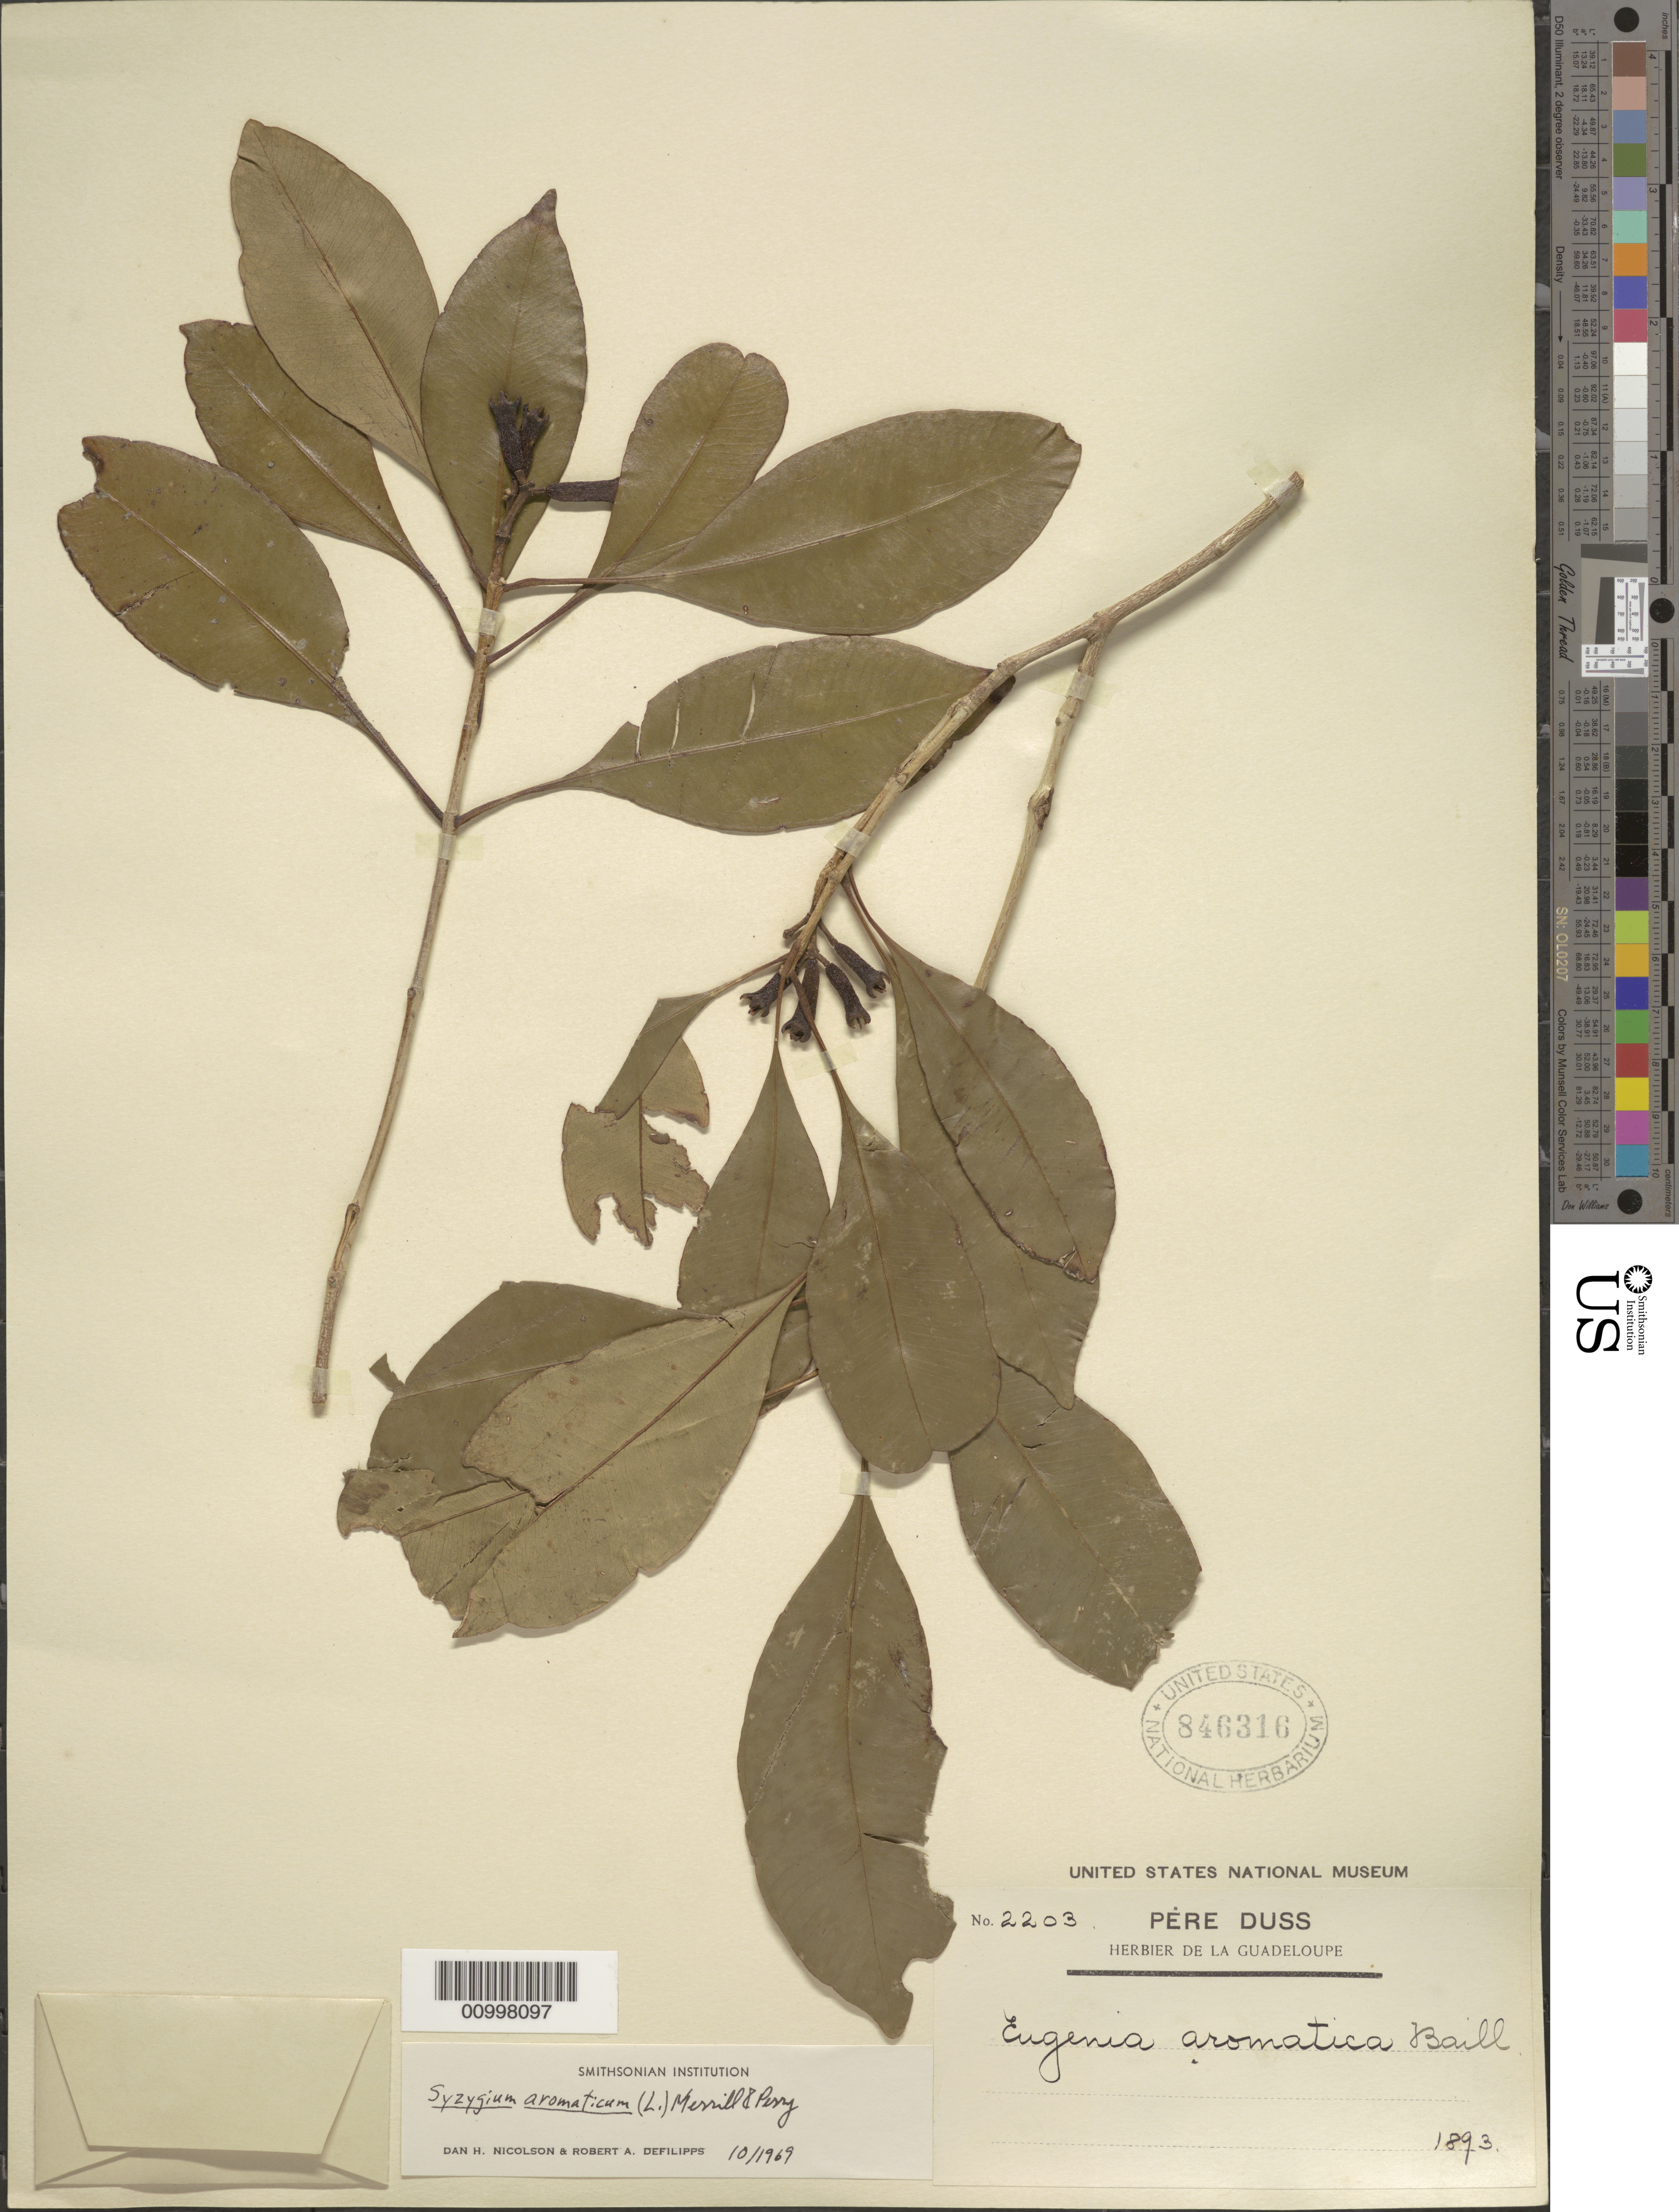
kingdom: Plantae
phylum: Tracheophyta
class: Magnoliopsida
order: Myrtales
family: Myrtaceae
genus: Syzygium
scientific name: Syzygium aromaticum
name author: (L.) Merr. & L.M. Perry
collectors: Père Duss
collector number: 2203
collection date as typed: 1893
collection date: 1893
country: Guadeloupe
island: Basse Terre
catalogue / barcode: US 846316